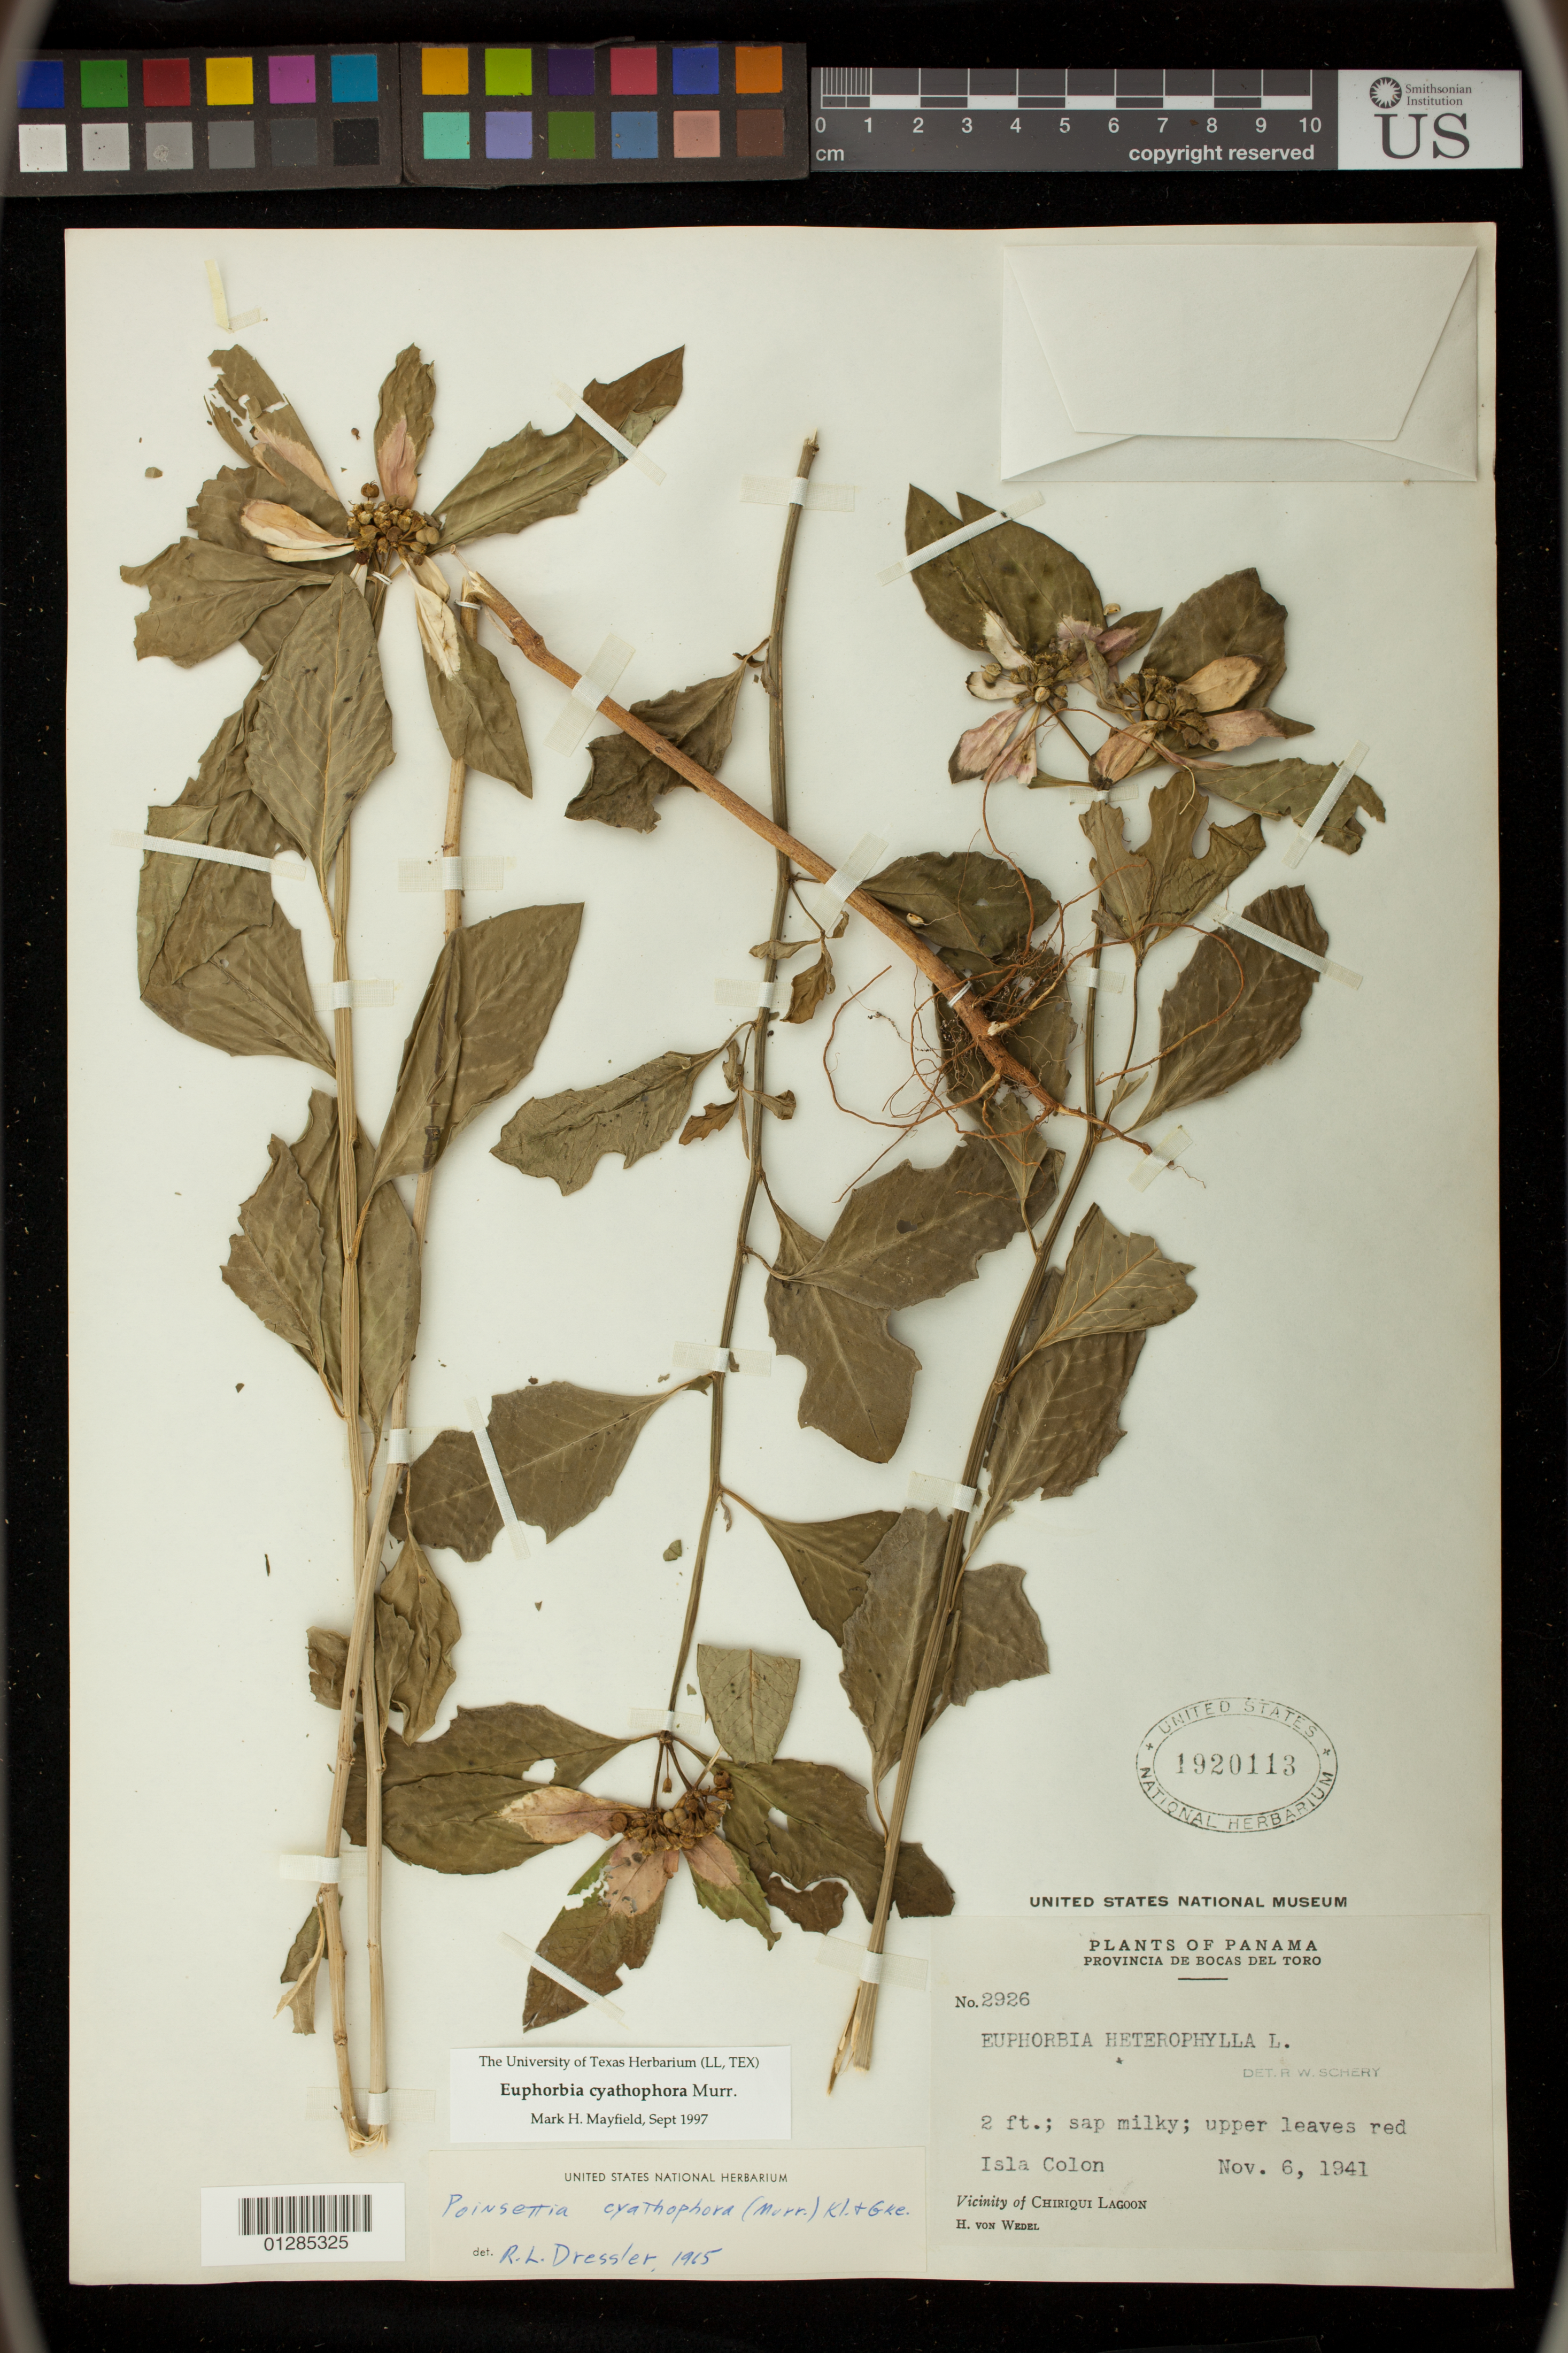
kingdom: Plantae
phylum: Tracheophyta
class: Magnoliopsida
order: Malpighiales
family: Euphorbiaceae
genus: Euphorbia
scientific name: Euphorbia heterophylla var. cyathophora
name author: (Murr.) Griseb.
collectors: H. von Wedel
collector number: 2926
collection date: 1941-11-06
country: Panama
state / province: Bocas del Toro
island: Colón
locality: Isla Colón, vicinity of Chiriqui Lagoon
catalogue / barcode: US 1920113